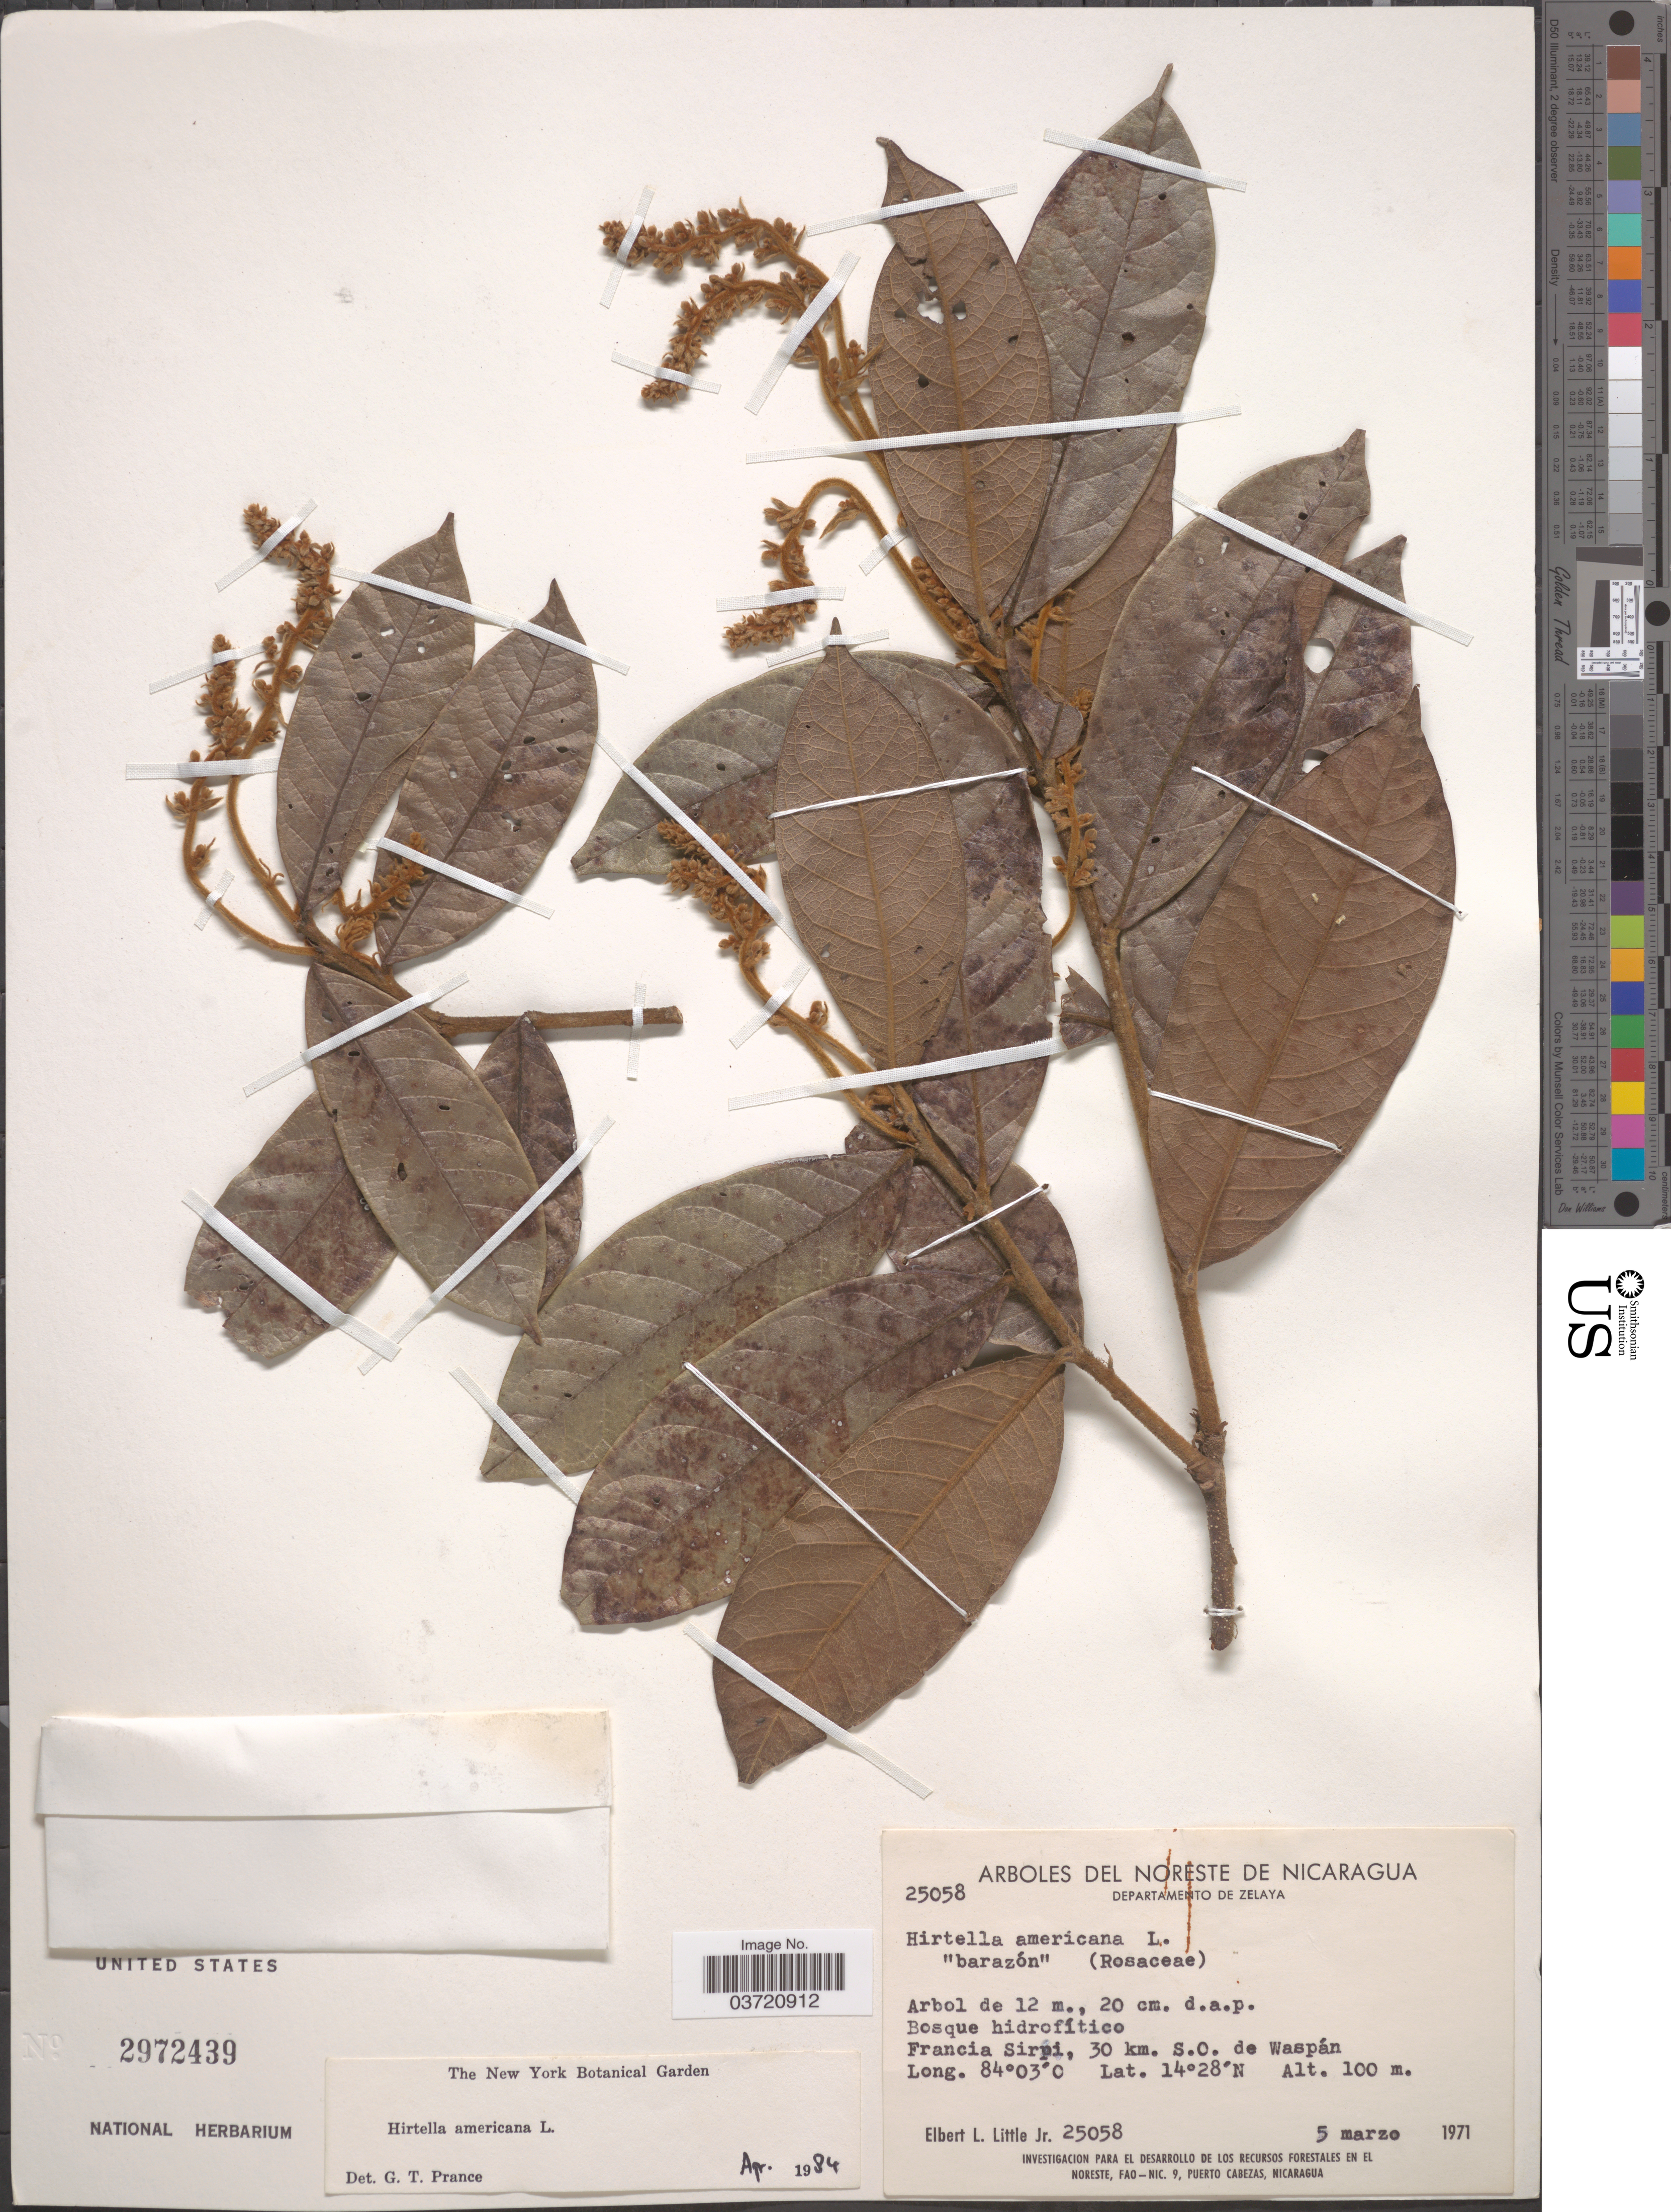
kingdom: Plantae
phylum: Tracheophyta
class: Magnoliopsida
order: Malpighiales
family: Chrysobalanaceae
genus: Hirtella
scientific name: Hirtella americana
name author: L.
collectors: E. L. Little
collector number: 25058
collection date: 1971-03-05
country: Nicaragua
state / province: Atlántico Norte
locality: Del Noreste de Nicaragua. Departamento de Zelaya. Francia Sirpi, 30 km. S.O. de Waspán.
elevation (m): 100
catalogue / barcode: US 2972439